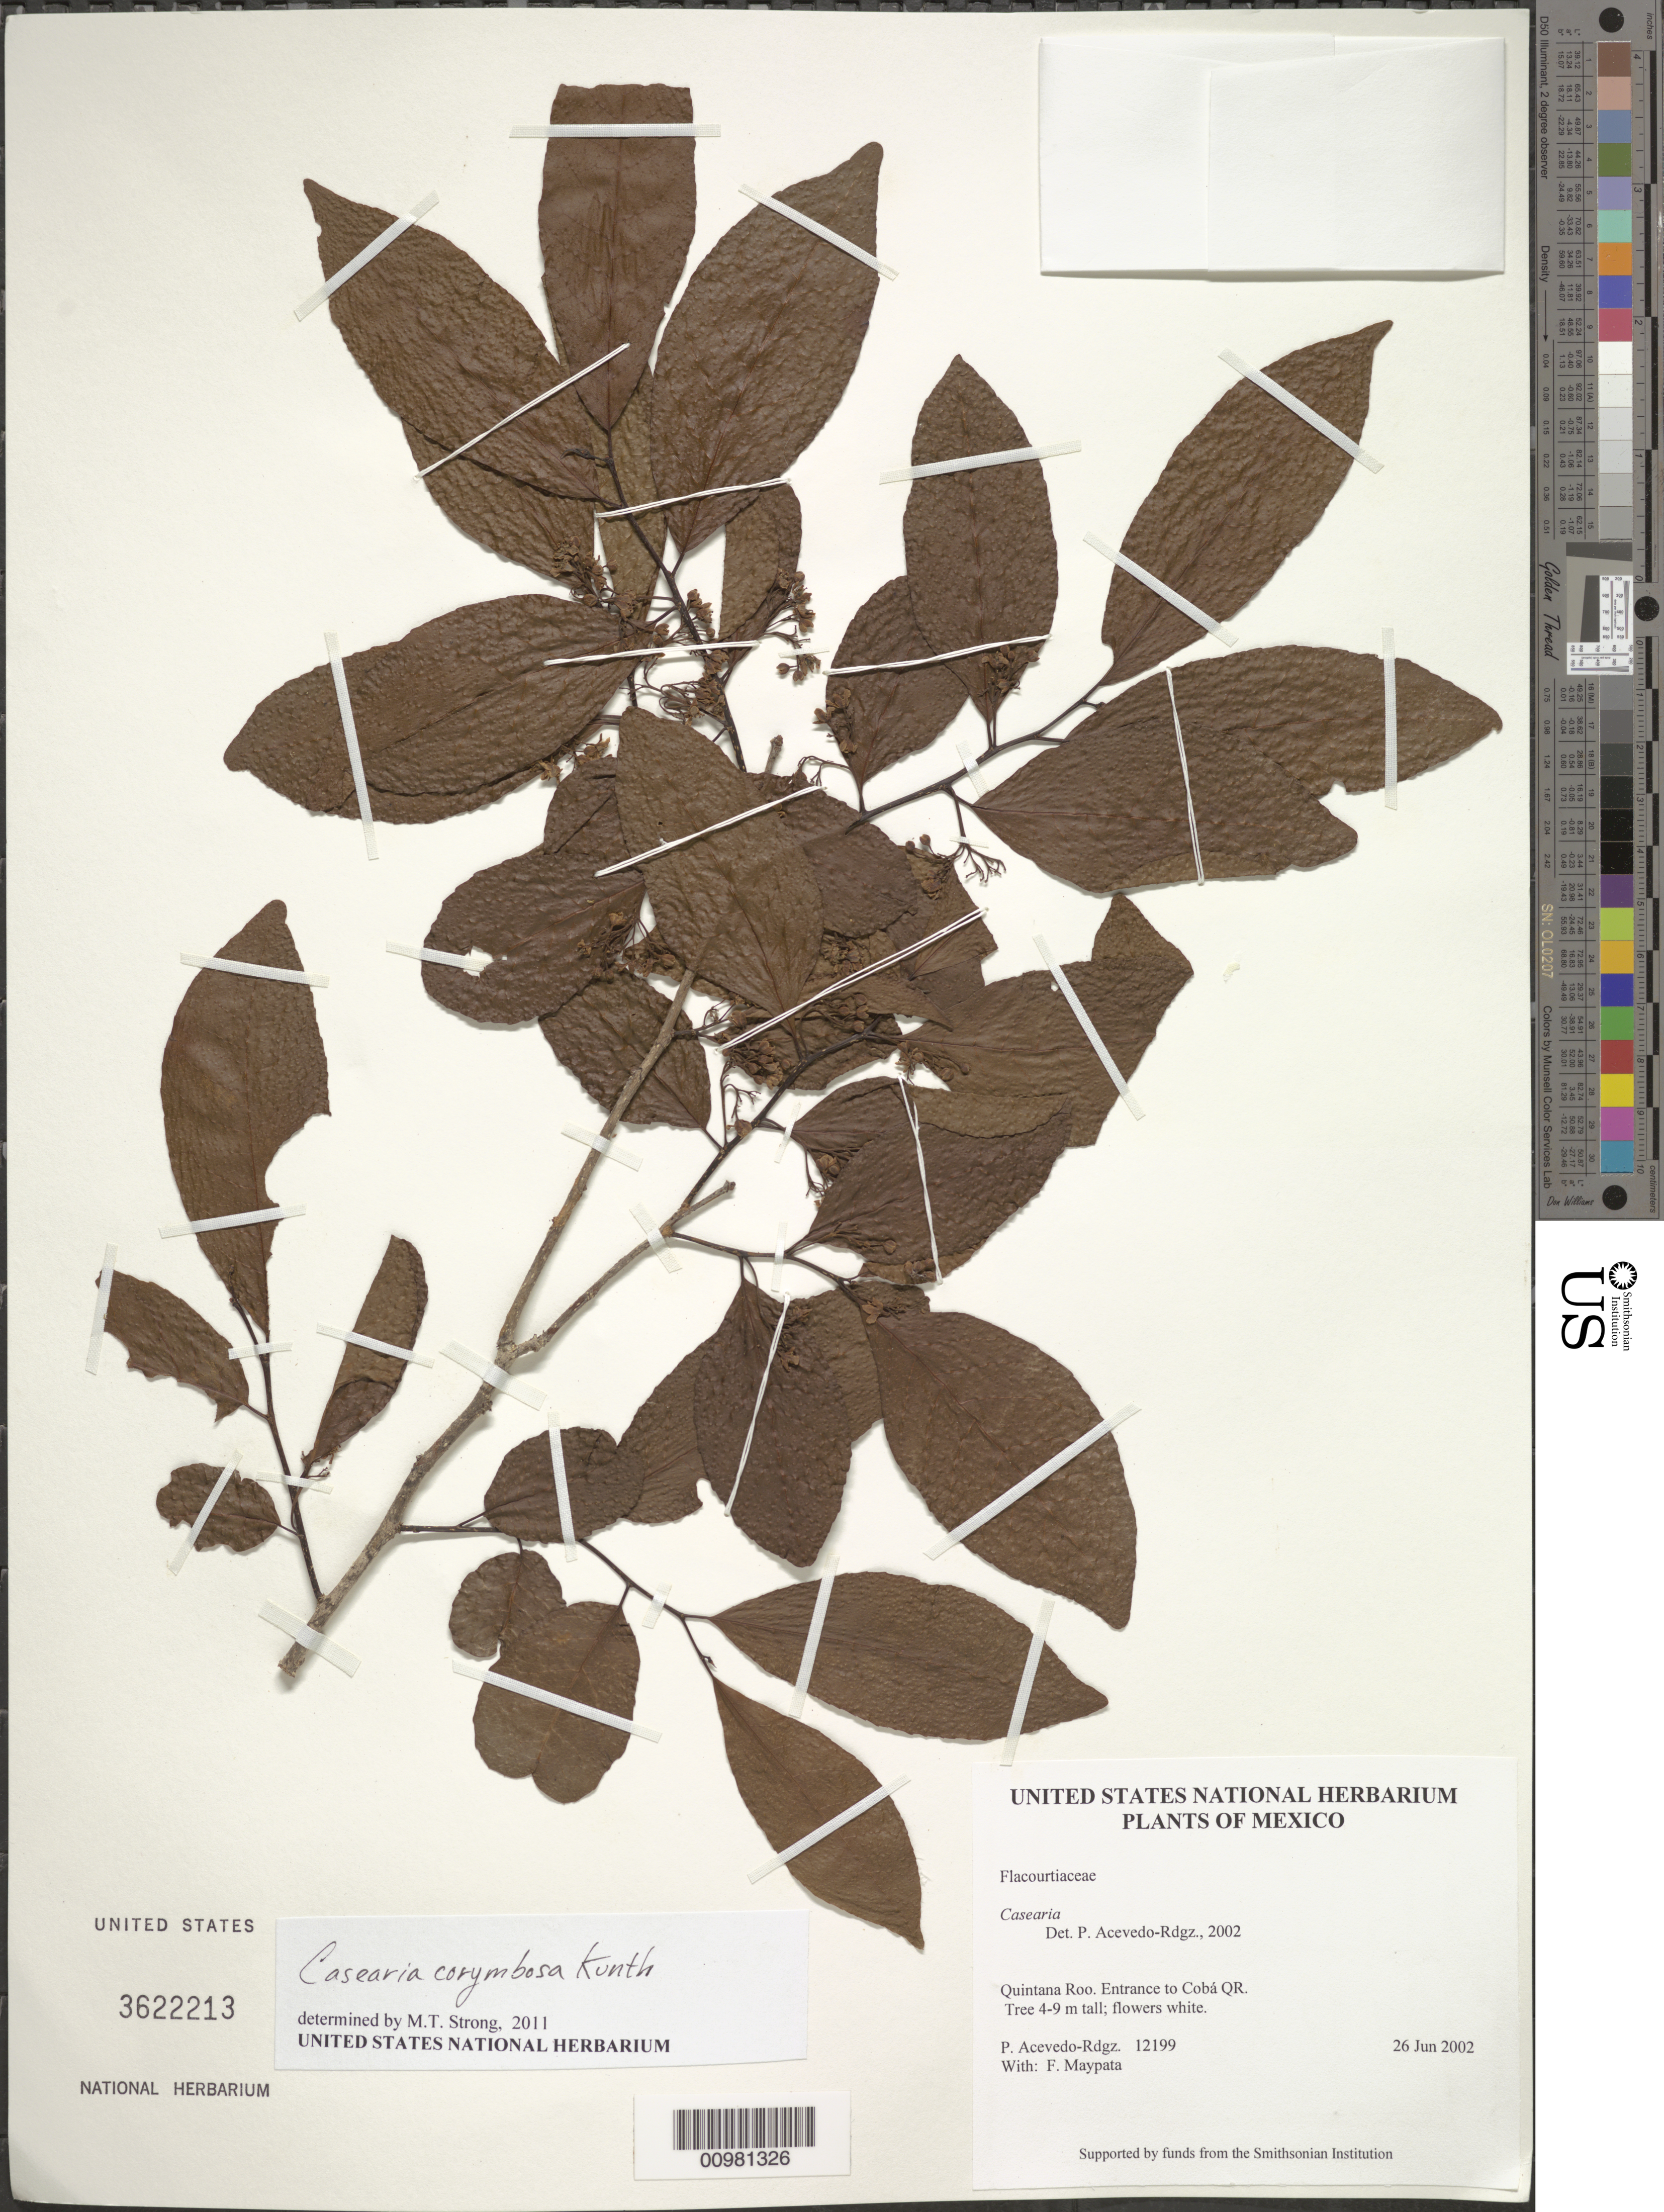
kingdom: Plantae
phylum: Tracheophyta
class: Magnoliopsida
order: Malpighiales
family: Salicaceae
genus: Casearia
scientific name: Casearia corymbosa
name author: Kunth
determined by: Strong, M. T., (US), Smithsonian Institution - National Museum of Natural History (UNITED STATES)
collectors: P. Acevedo-Rodr. & F. Maypata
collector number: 12199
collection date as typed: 26 Jun 2002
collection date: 2002-06-26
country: Mexico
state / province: Quintana Roo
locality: Quintana Roo. Entrance to Cobá QR.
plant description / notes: US, NY, MO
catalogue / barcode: US 3622213